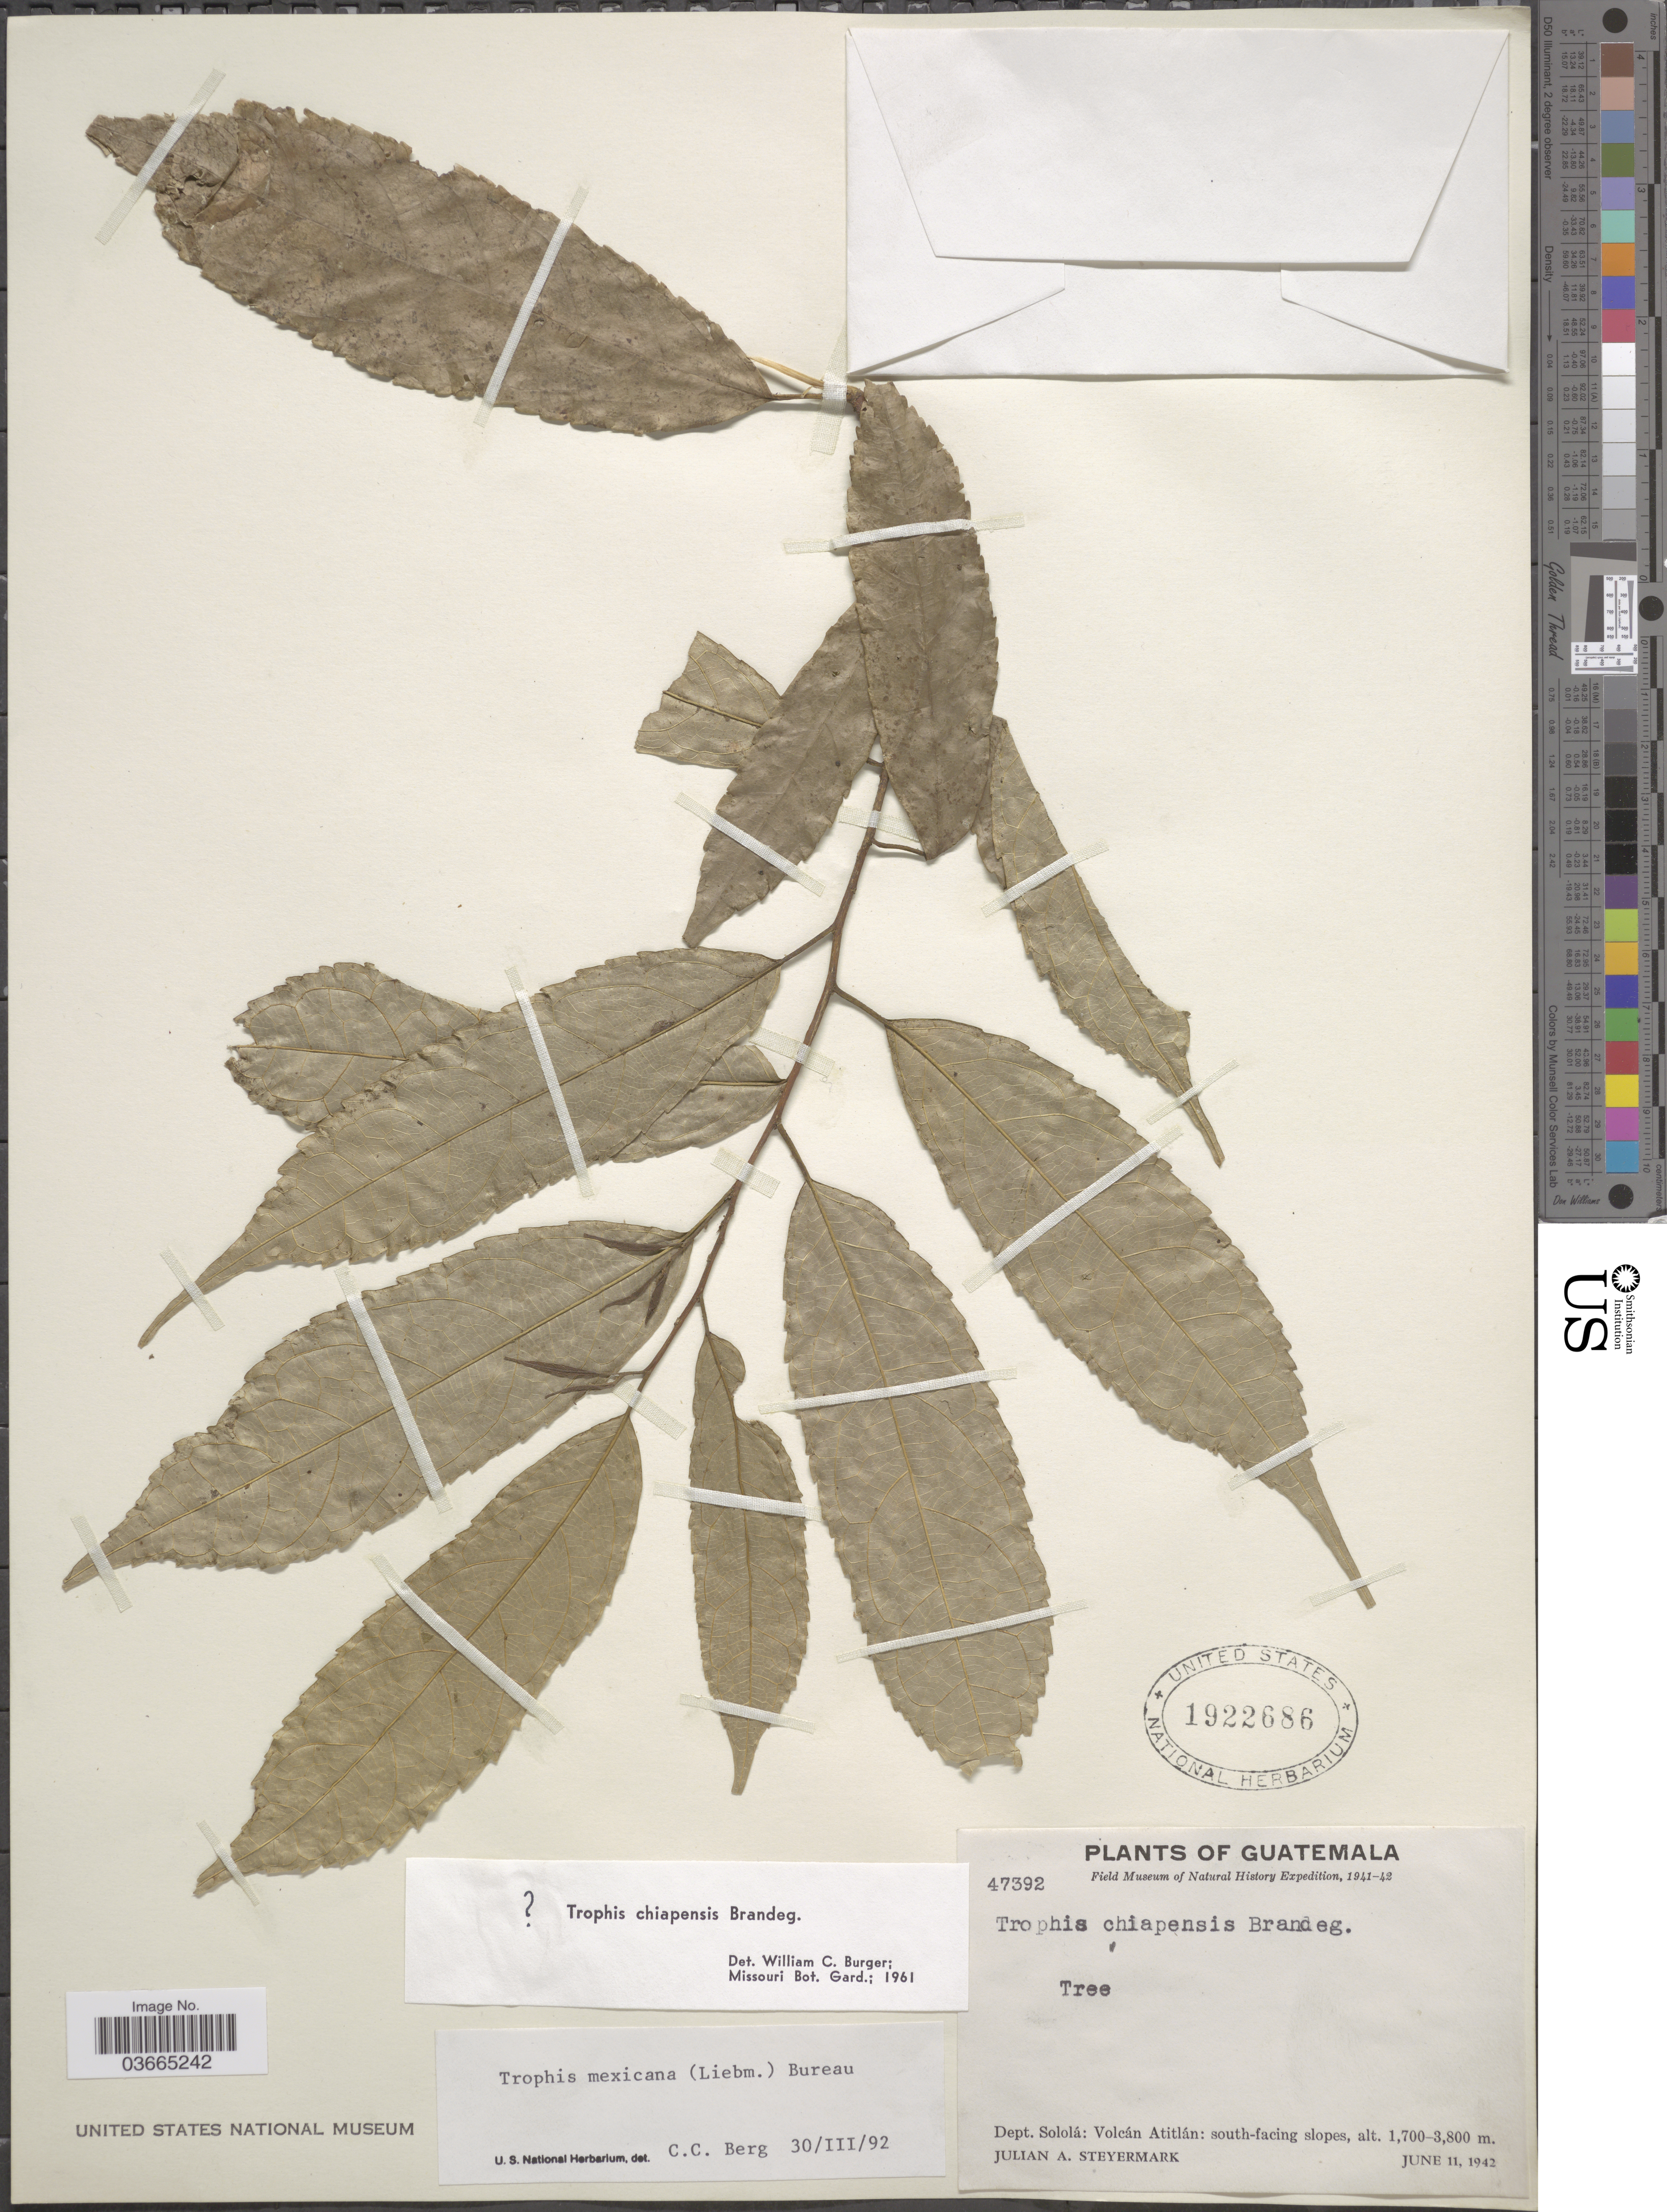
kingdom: Plantae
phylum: Tracheophyta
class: Magnoliopsida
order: Rosales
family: Moraceae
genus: Trophis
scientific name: Trophis mexicana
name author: (Liebm.) Bureau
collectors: J. Steyermark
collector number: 47392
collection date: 1942-06-11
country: Guatemala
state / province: Solola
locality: Dept. Solola: Volcán Atitlán: south-facing slopes.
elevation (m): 1700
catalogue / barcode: US 1922686